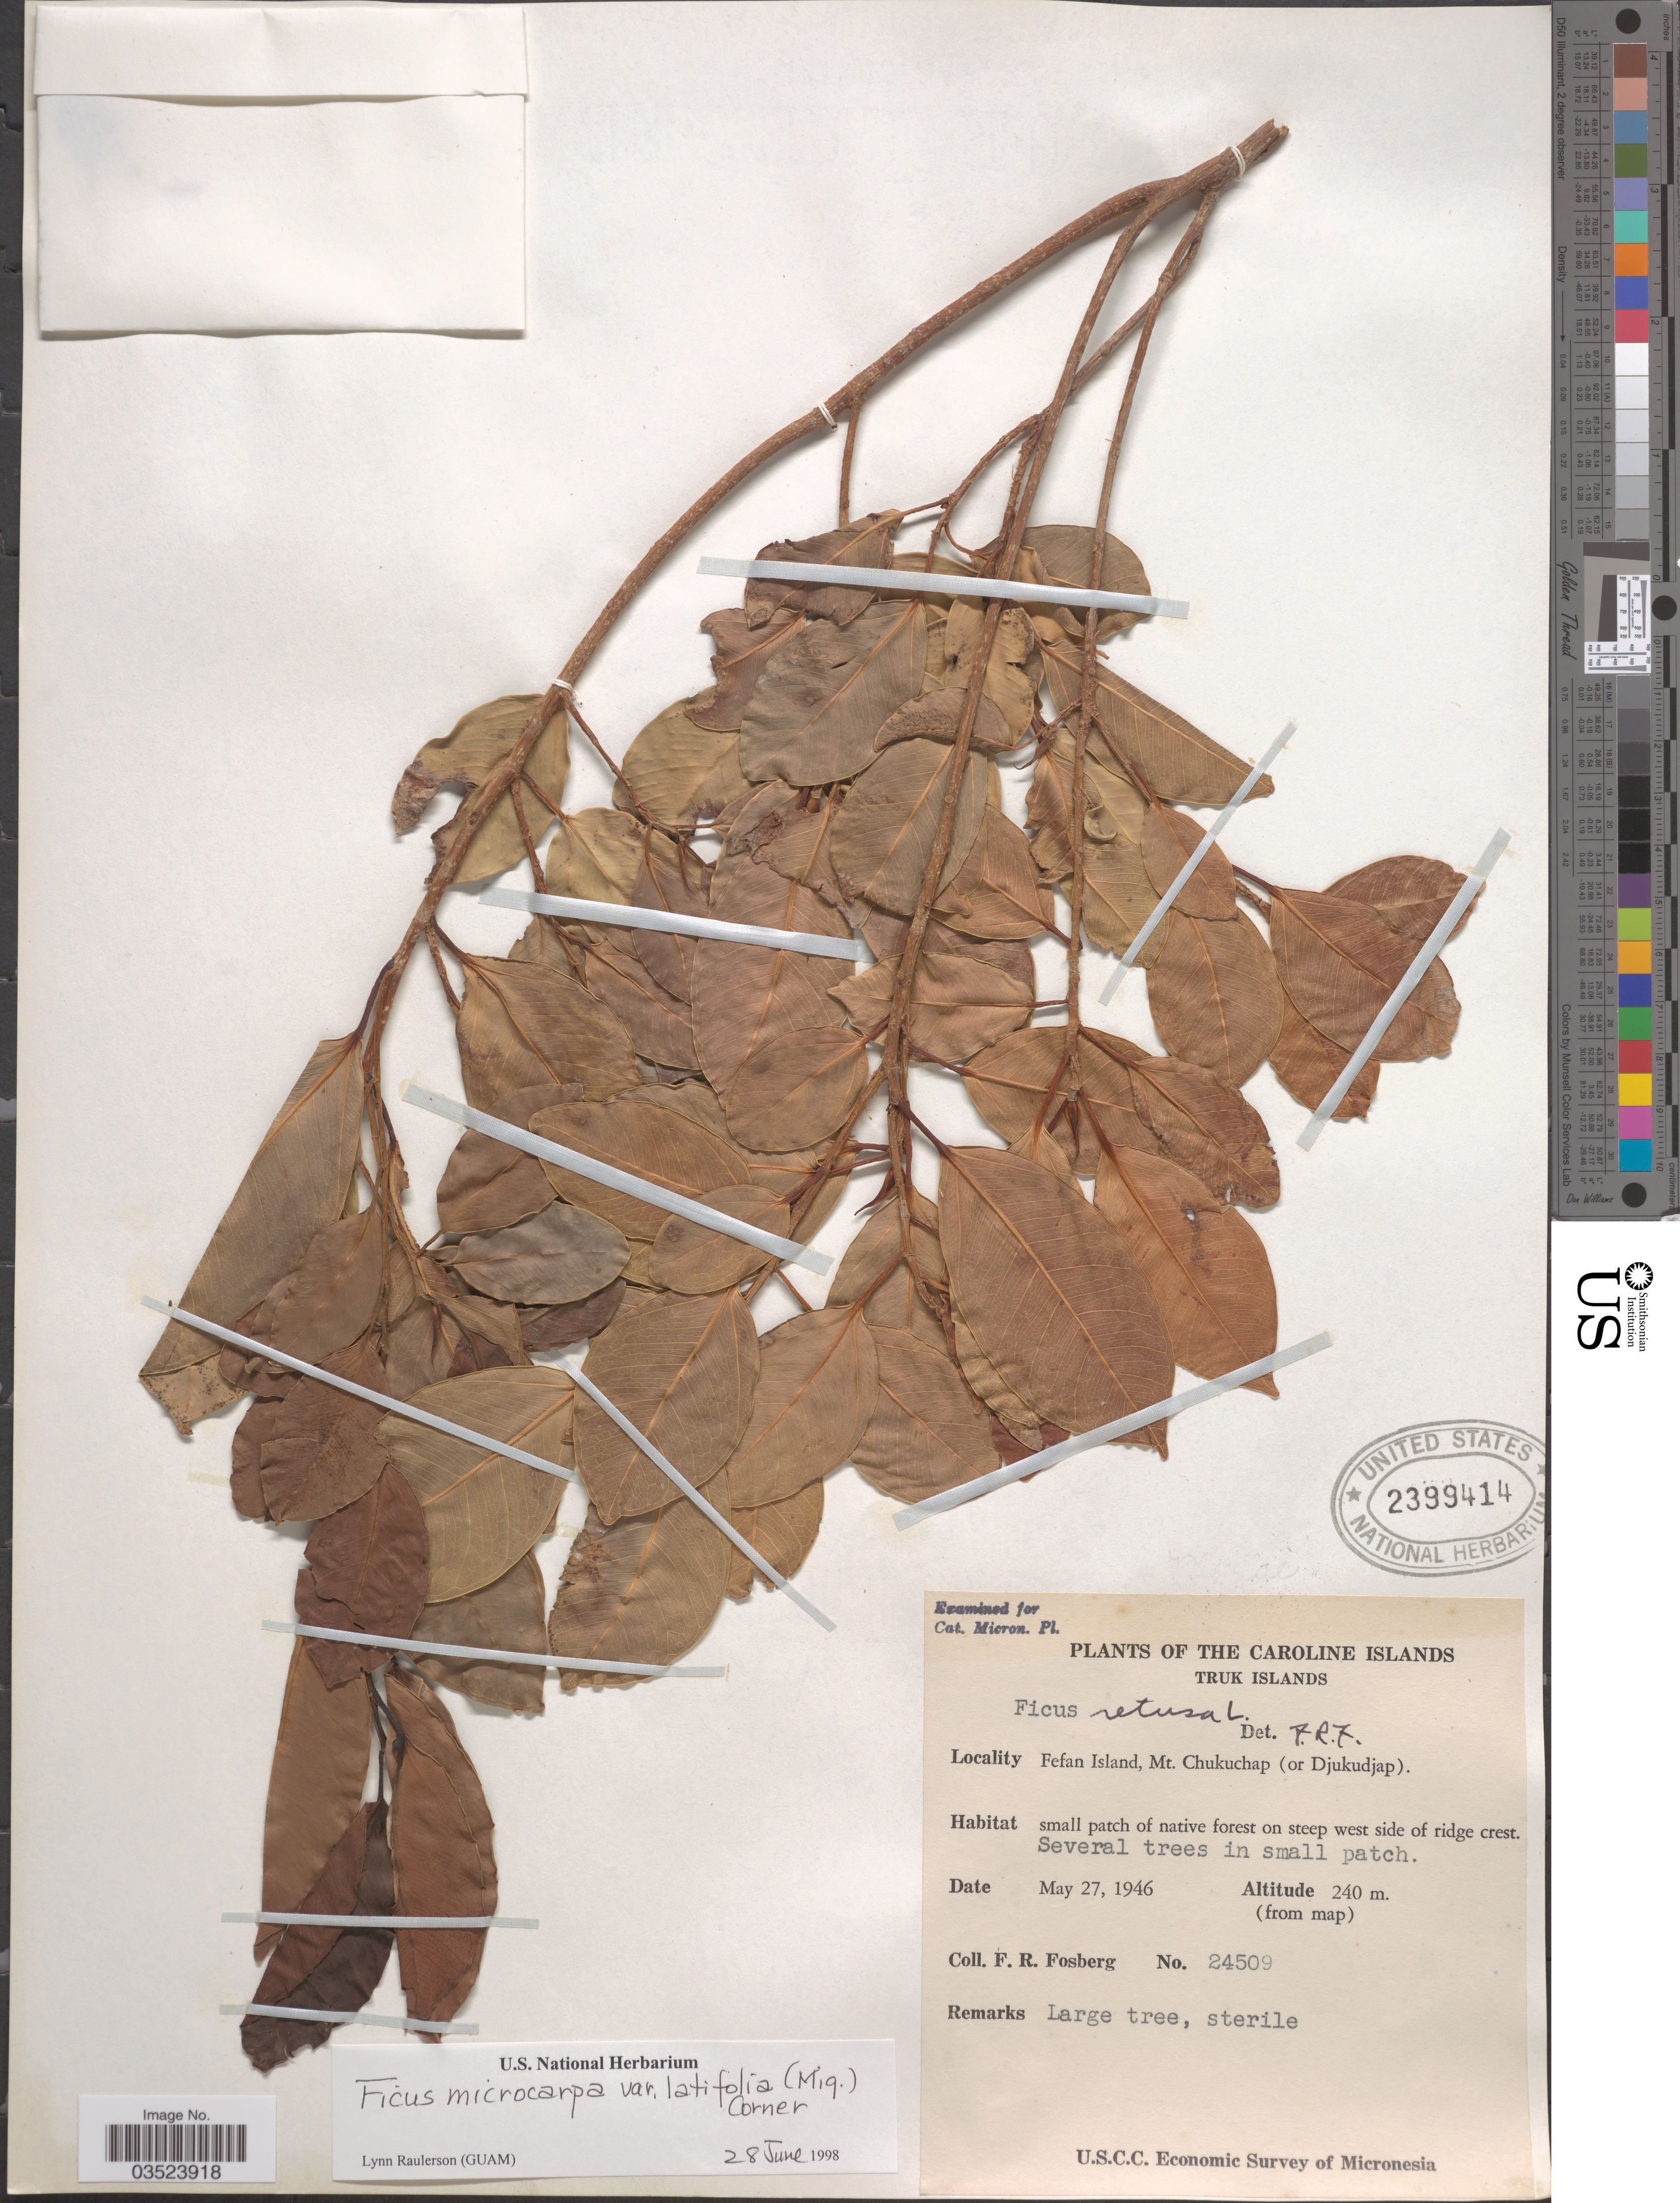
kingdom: Plantae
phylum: Tracheophyta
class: Magnoliopsida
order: Rosales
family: Moraceae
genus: Ficus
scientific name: Ficus microcarpa var. latifolia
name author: (Miq.) Corner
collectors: F. R. Fosberg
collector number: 24509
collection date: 1946-05-27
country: Micronesia, Federated States of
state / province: Truk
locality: The Caroline Islands. Truk Islands. Fefan Island, Mt. Chukuchap ( or Djukudjap).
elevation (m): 240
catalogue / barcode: US 2399414